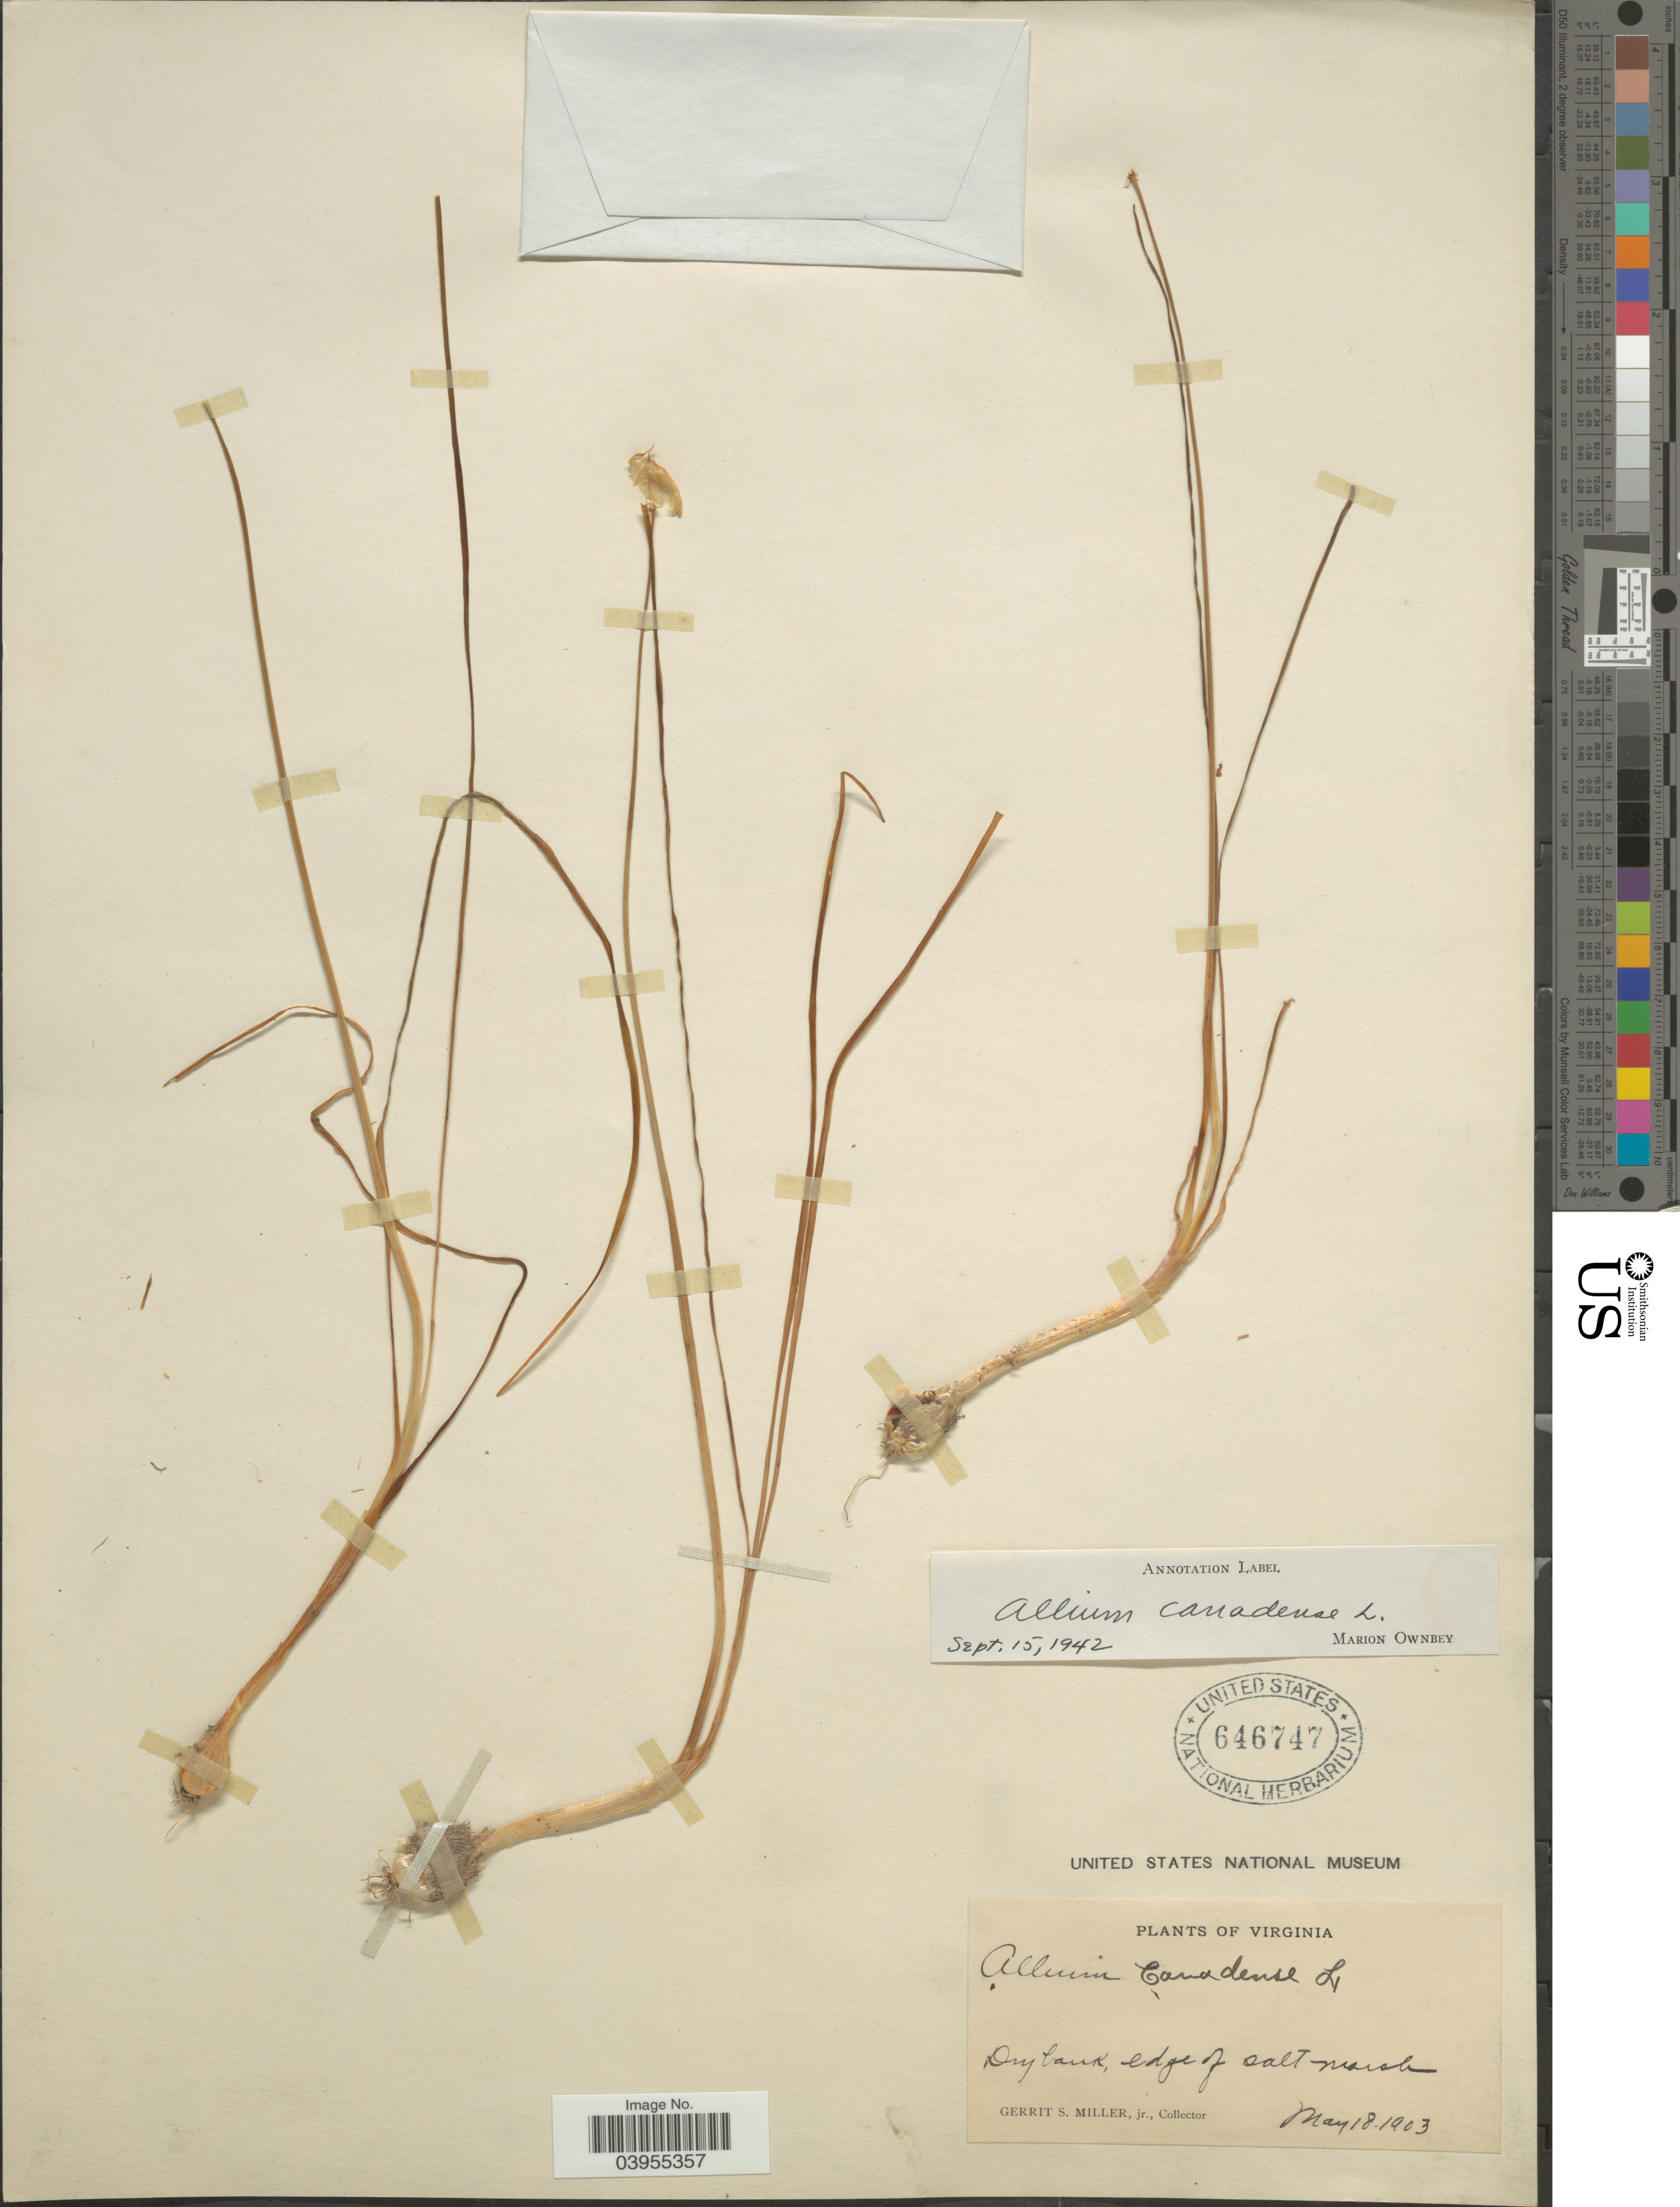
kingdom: Plantae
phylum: Tracheophyta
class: Liliopsida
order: Asparagales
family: Amaryllidaceae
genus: Allium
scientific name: Allium canadense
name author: L.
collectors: G. S. Miller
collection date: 1903-05-18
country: United States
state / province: Virginia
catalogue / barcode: US 646747